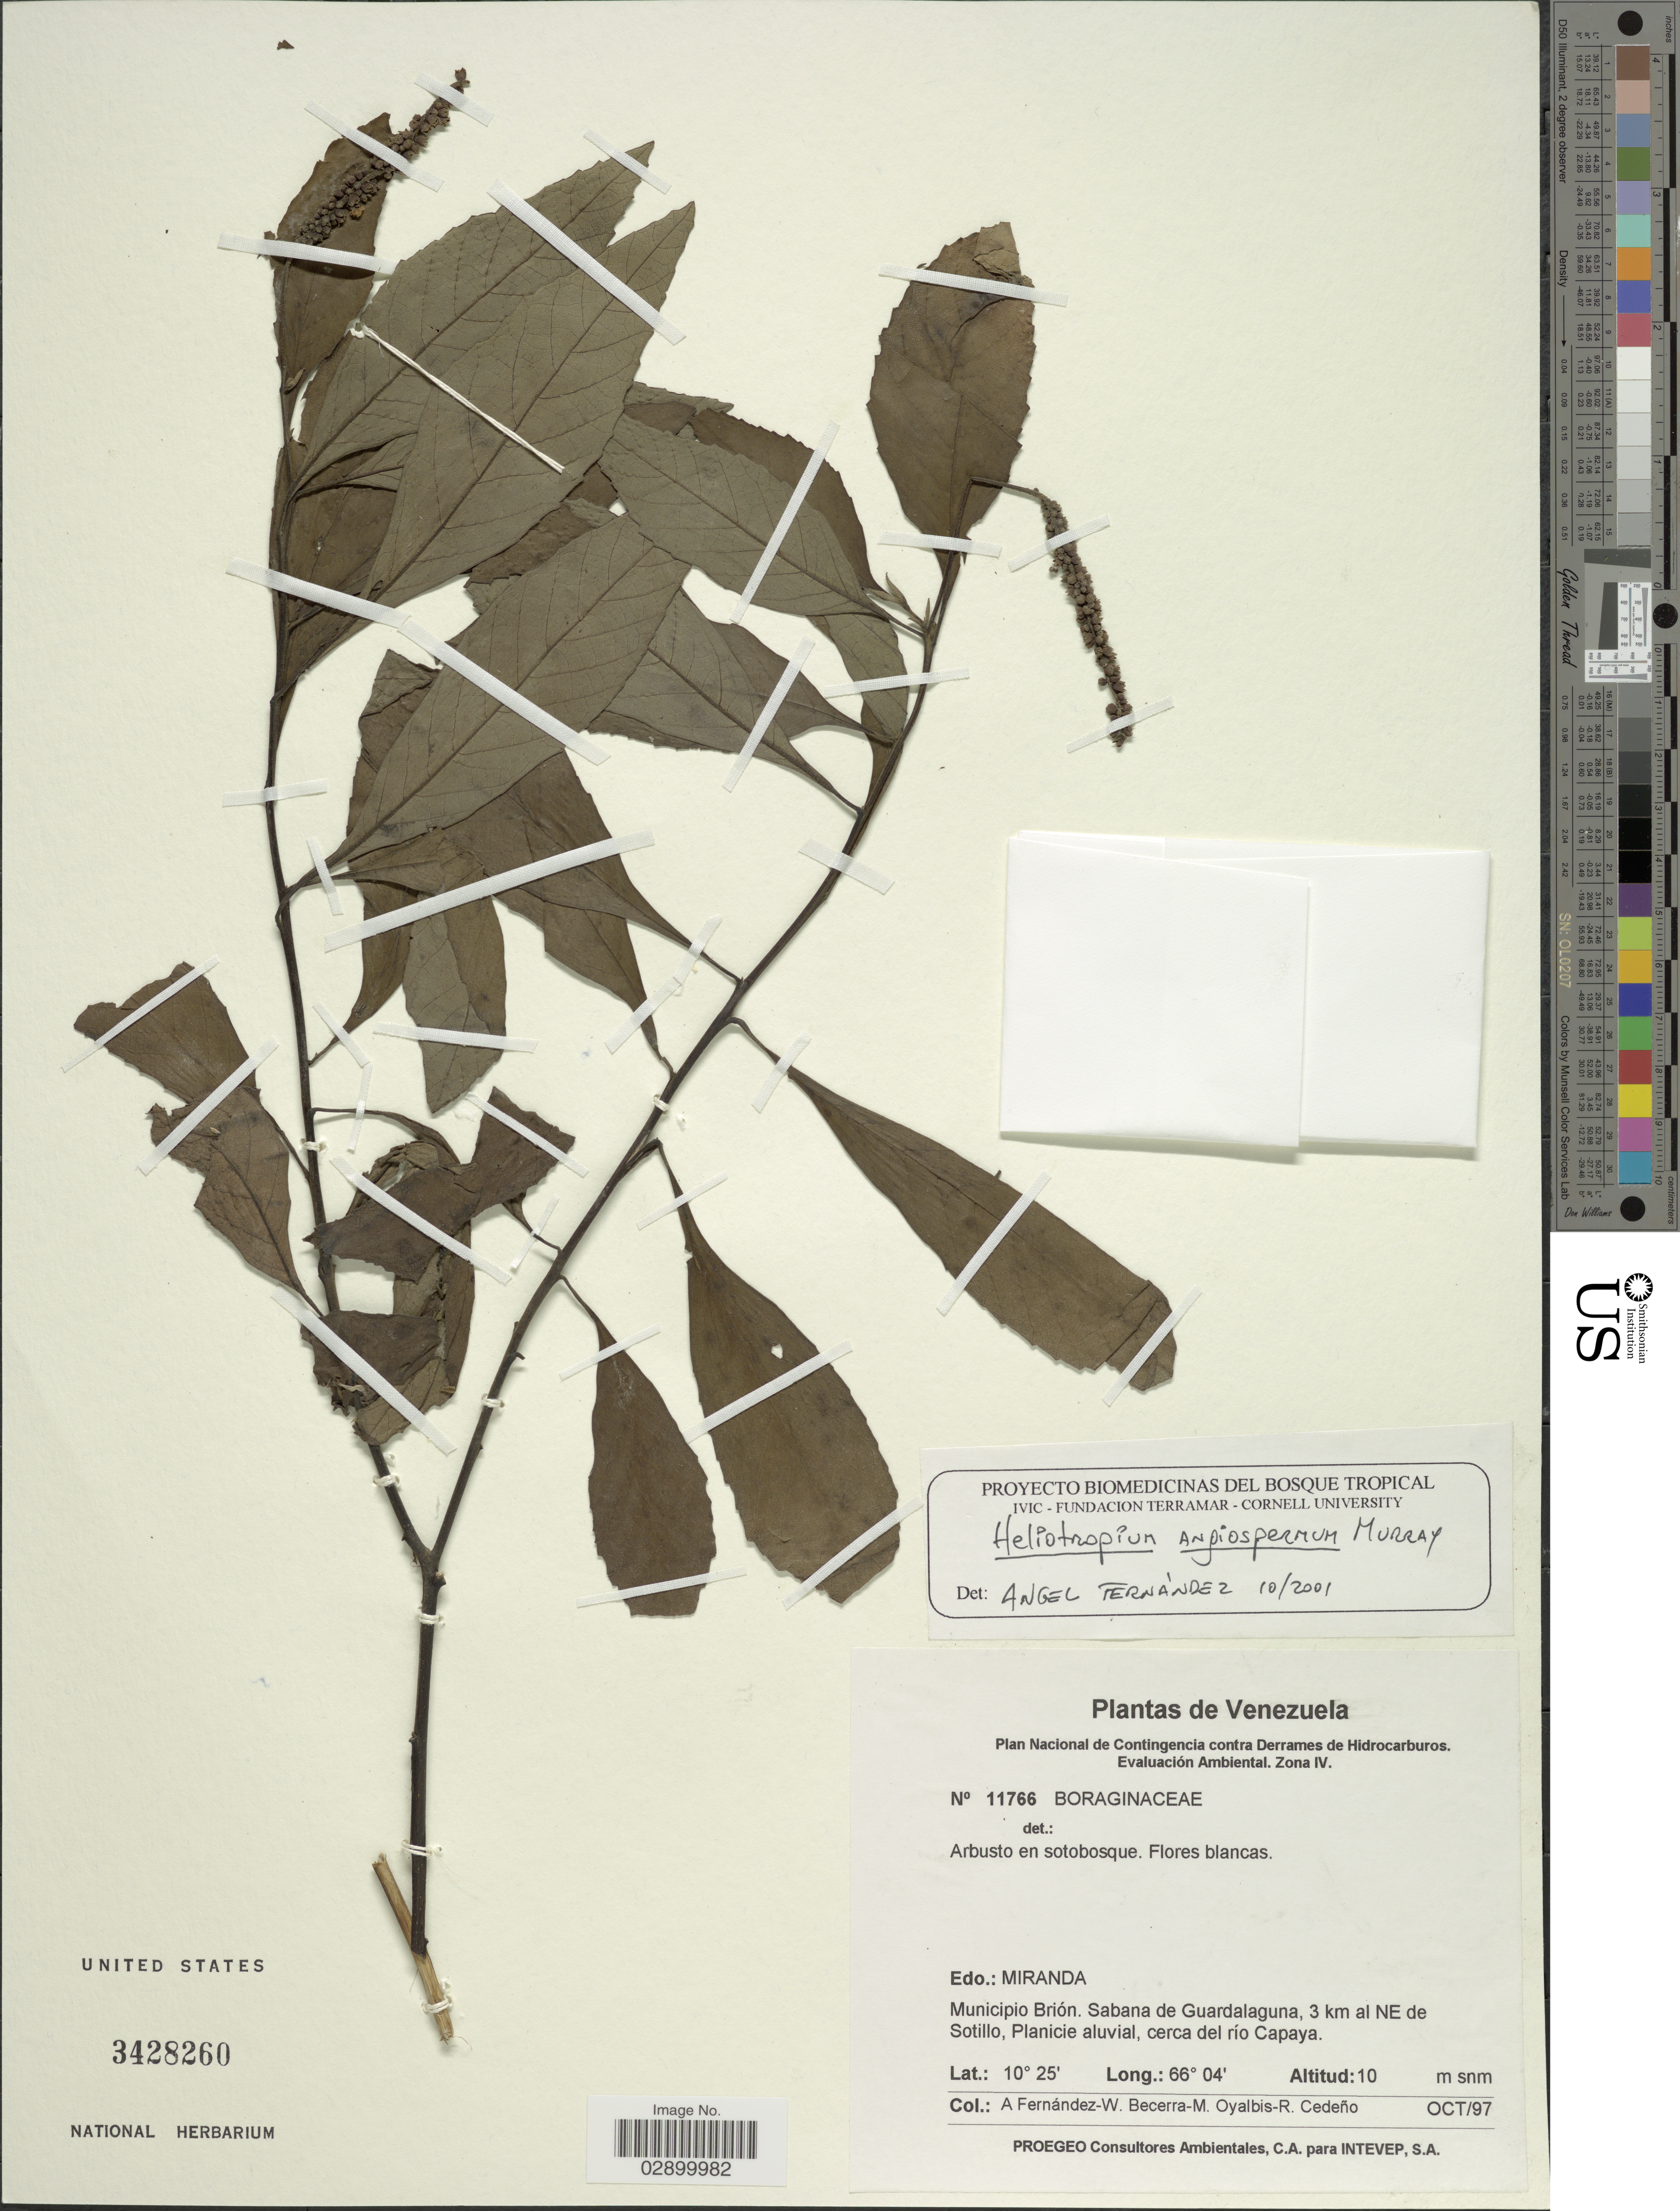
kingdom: Plantae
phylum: Tracheophyta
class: Magnoliopsida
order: Boraginales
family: Heliotropiaceae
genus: Heliotropium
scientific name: Heliotropium angiospermum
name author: Murray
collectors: Á. Fernández, W. Becerra, M. Oyalbis & R. Cedeño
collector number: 11766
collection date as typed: Transcribed d/m/y: /10/97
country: Venezuela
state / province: Miranda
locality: Municipio Brión. Sabana de Guardalaguna, 3 km al NE de Sotillo, Planicie aluvial, cerca del río Capaya.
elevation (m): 10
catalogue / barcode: US 3428260